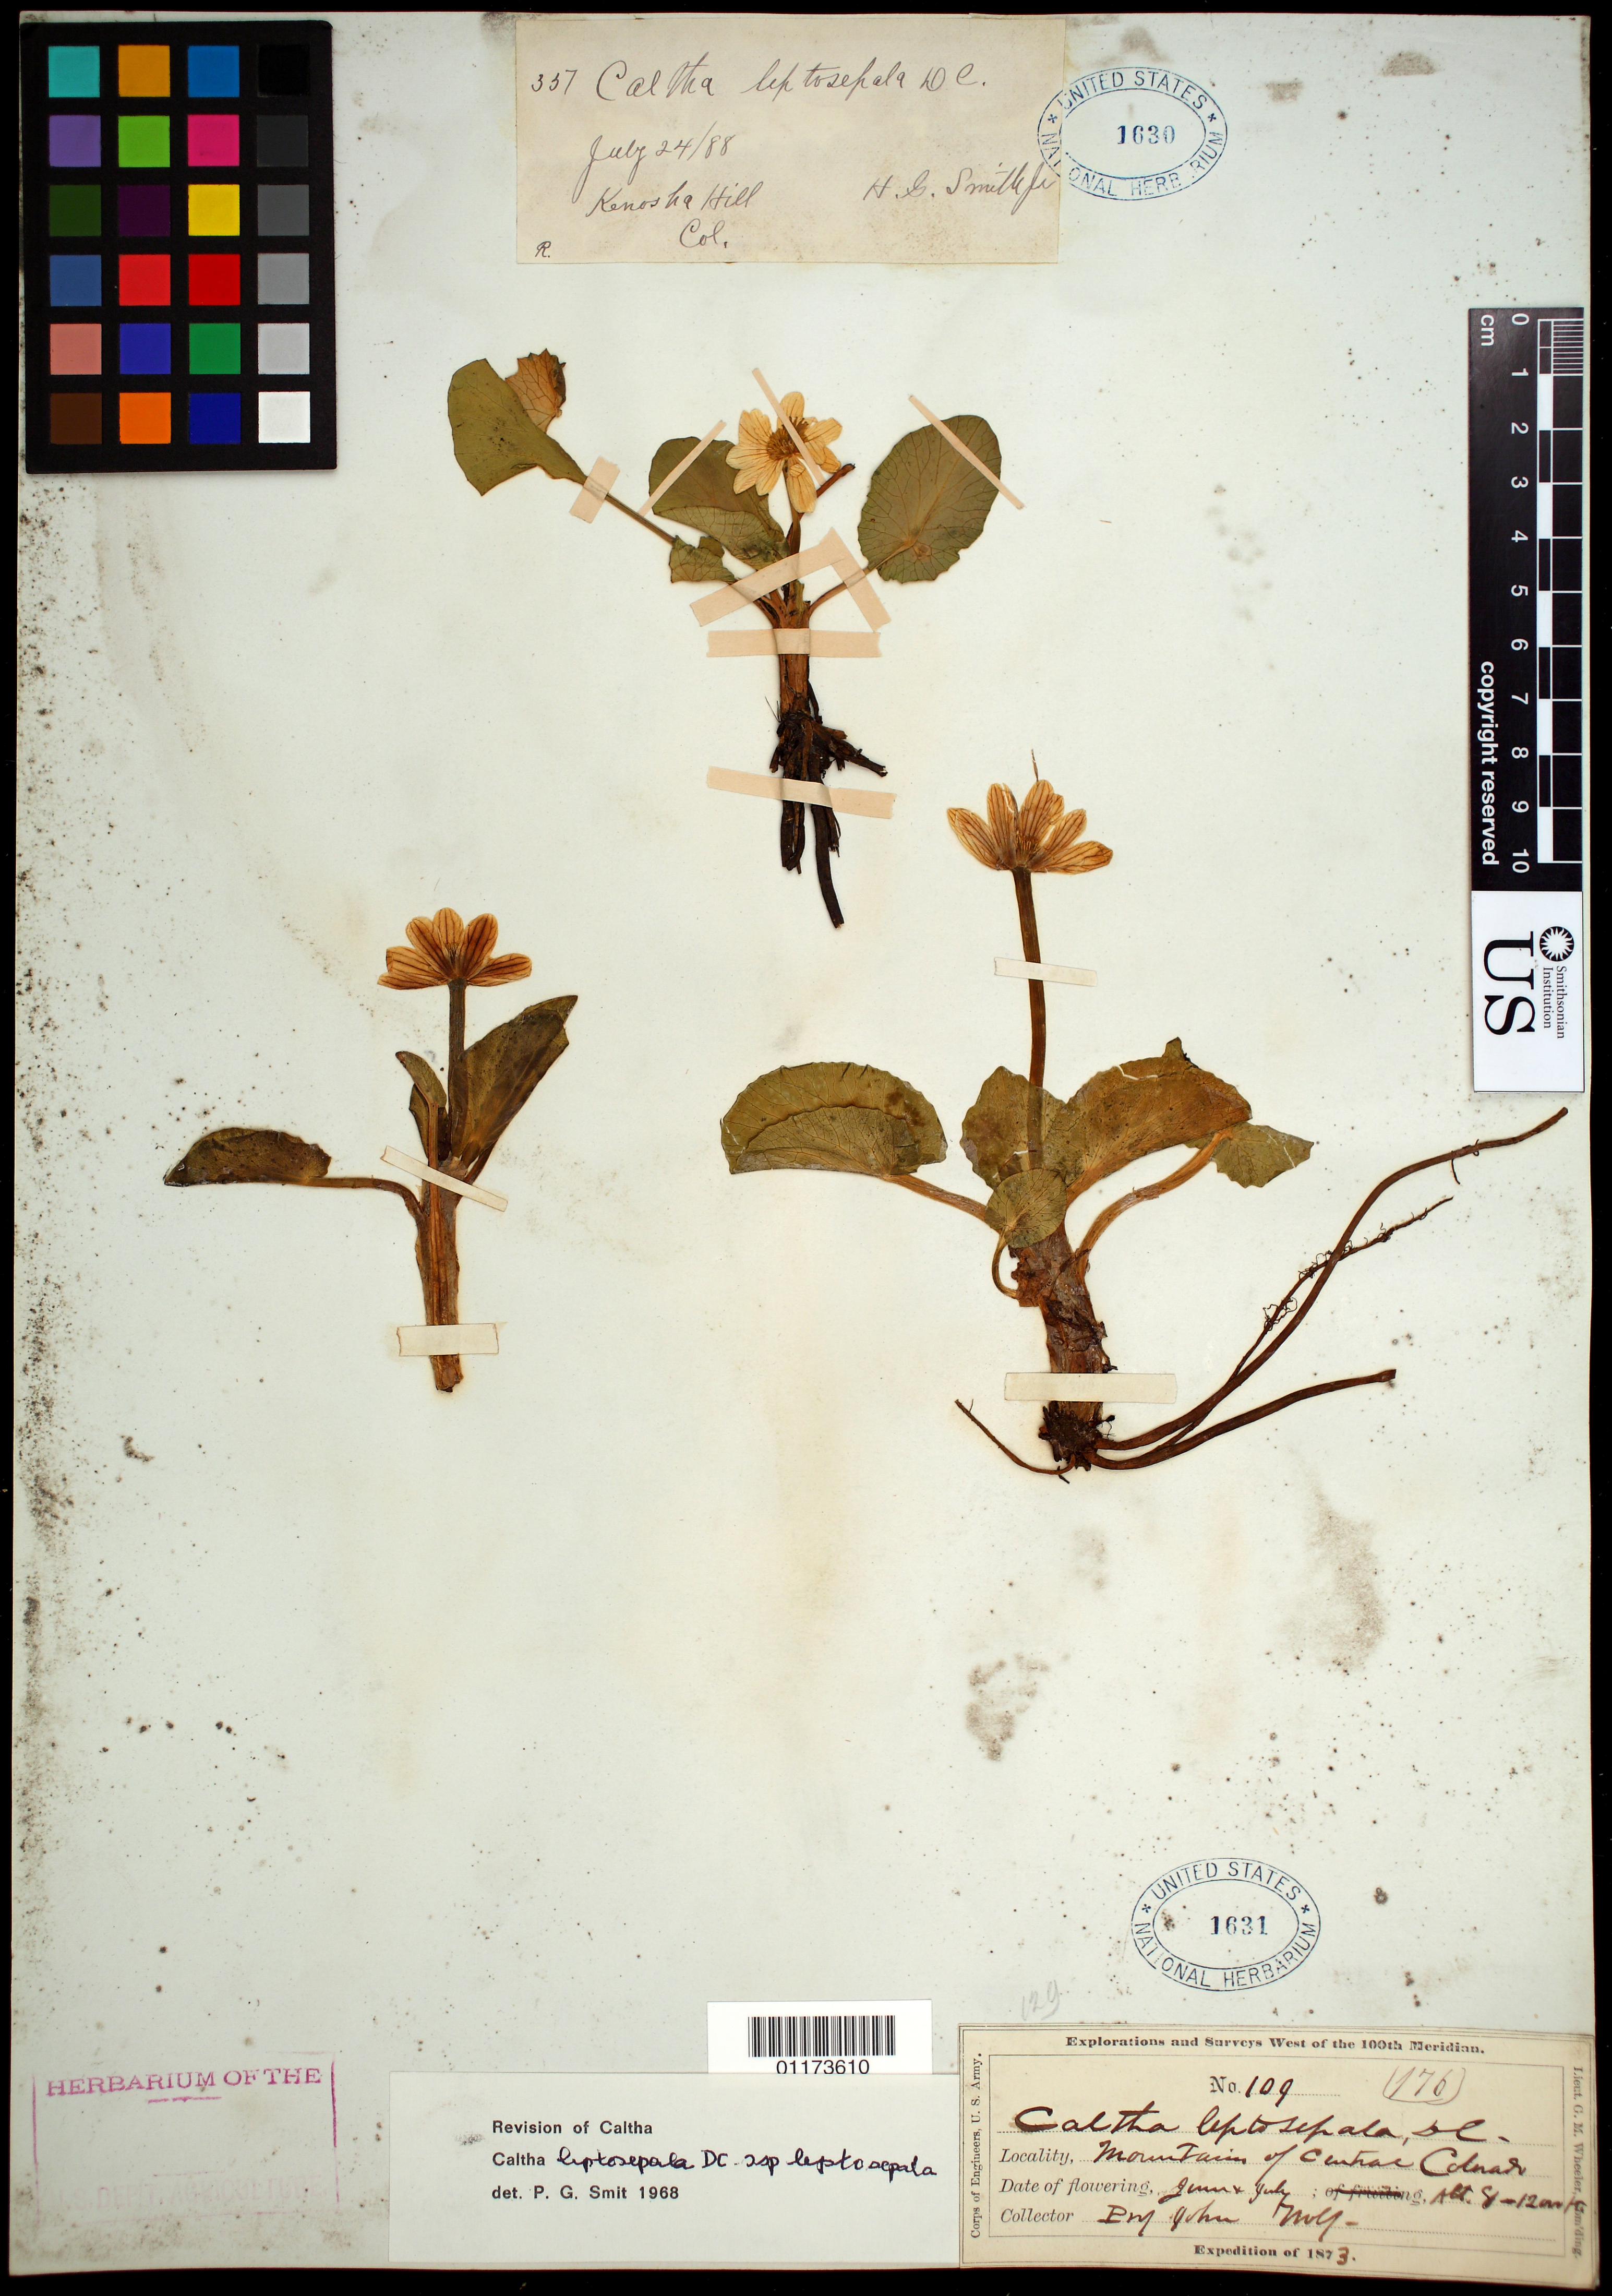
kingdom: Plantae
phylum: Tracheophyta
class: Magnoliopsida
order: Ranunculales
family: Ranunculaceae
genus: Caltha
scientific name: Caltha leptosepala subsp. leptosepala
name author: DC.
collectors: J. Wolf & J. T. Rothrock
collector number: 109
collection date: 1873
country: United States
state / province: Colorado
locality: Mountain of Central Colorado.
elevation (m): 2438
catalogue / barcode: US 1631